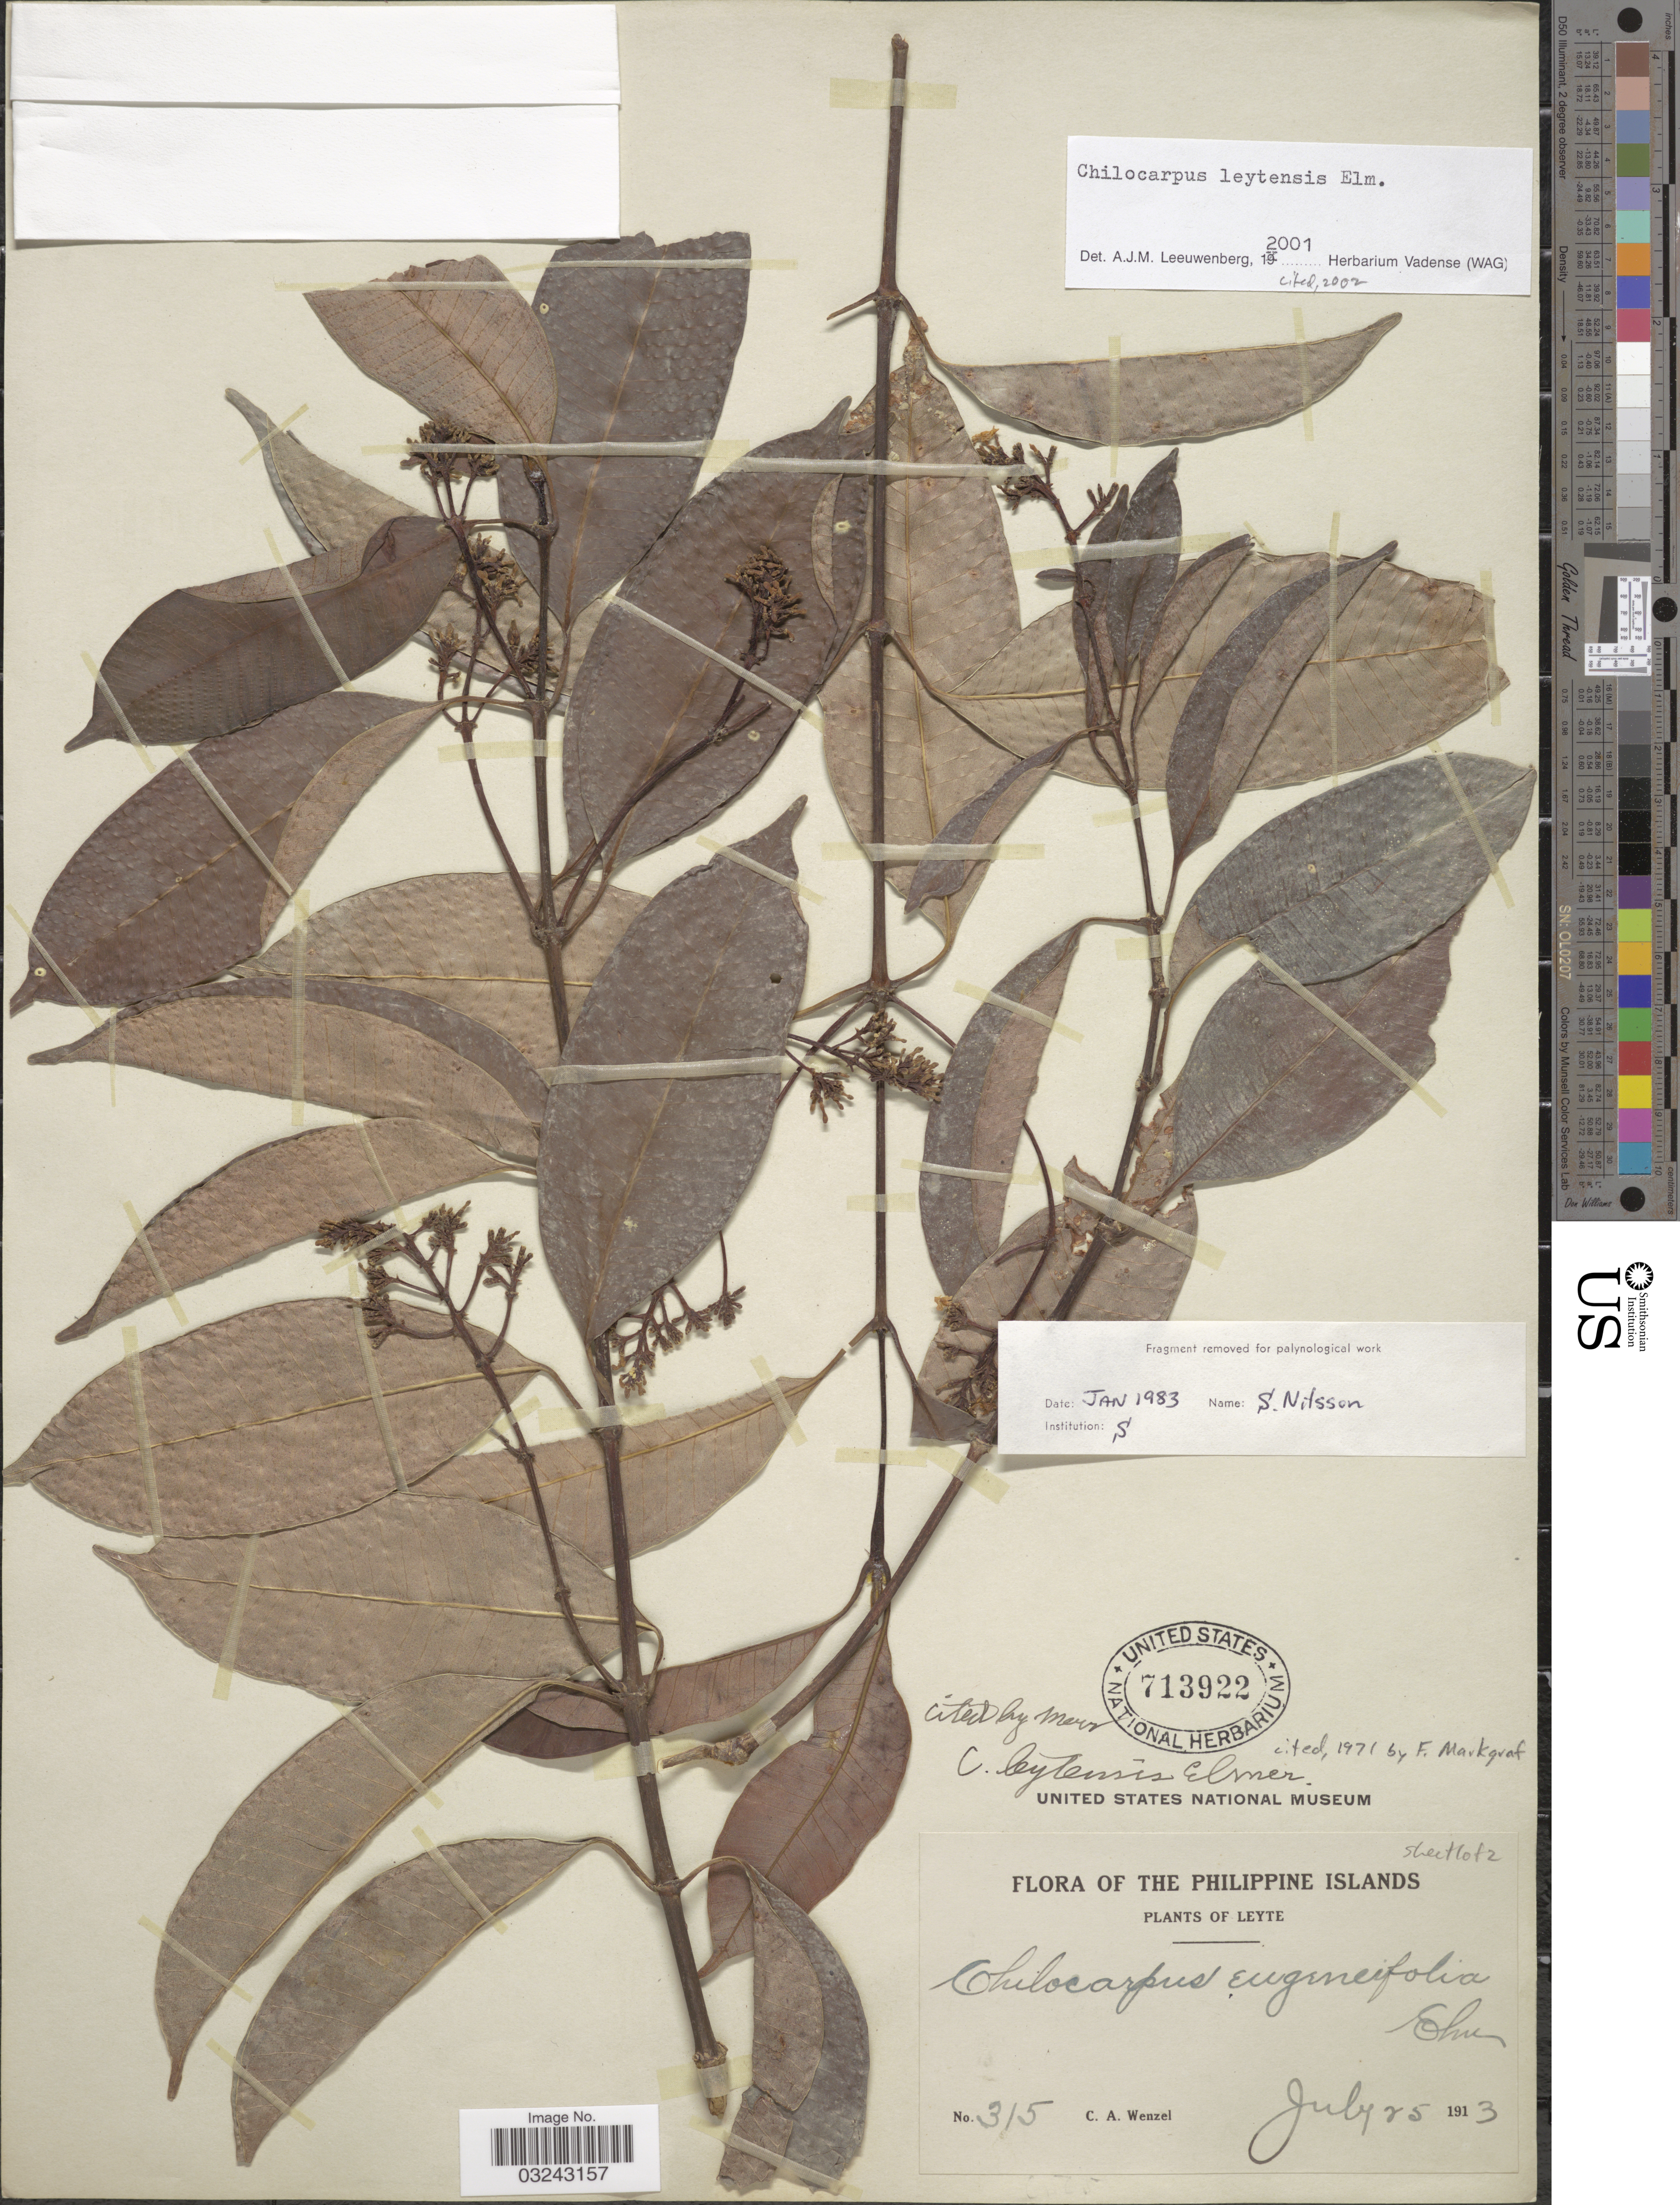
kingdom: Plantae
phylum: Tracheophyta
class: Magnoliopsida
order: Gentianales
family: Apocynaceae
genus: Chilocarpus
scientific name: Chilocarpus leytensis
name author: Elmer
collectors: C. Wenzel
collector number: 315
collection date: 1913-07-25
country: Philippines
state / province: Eastern Visayas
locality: Leyte.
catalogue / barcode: US 713922